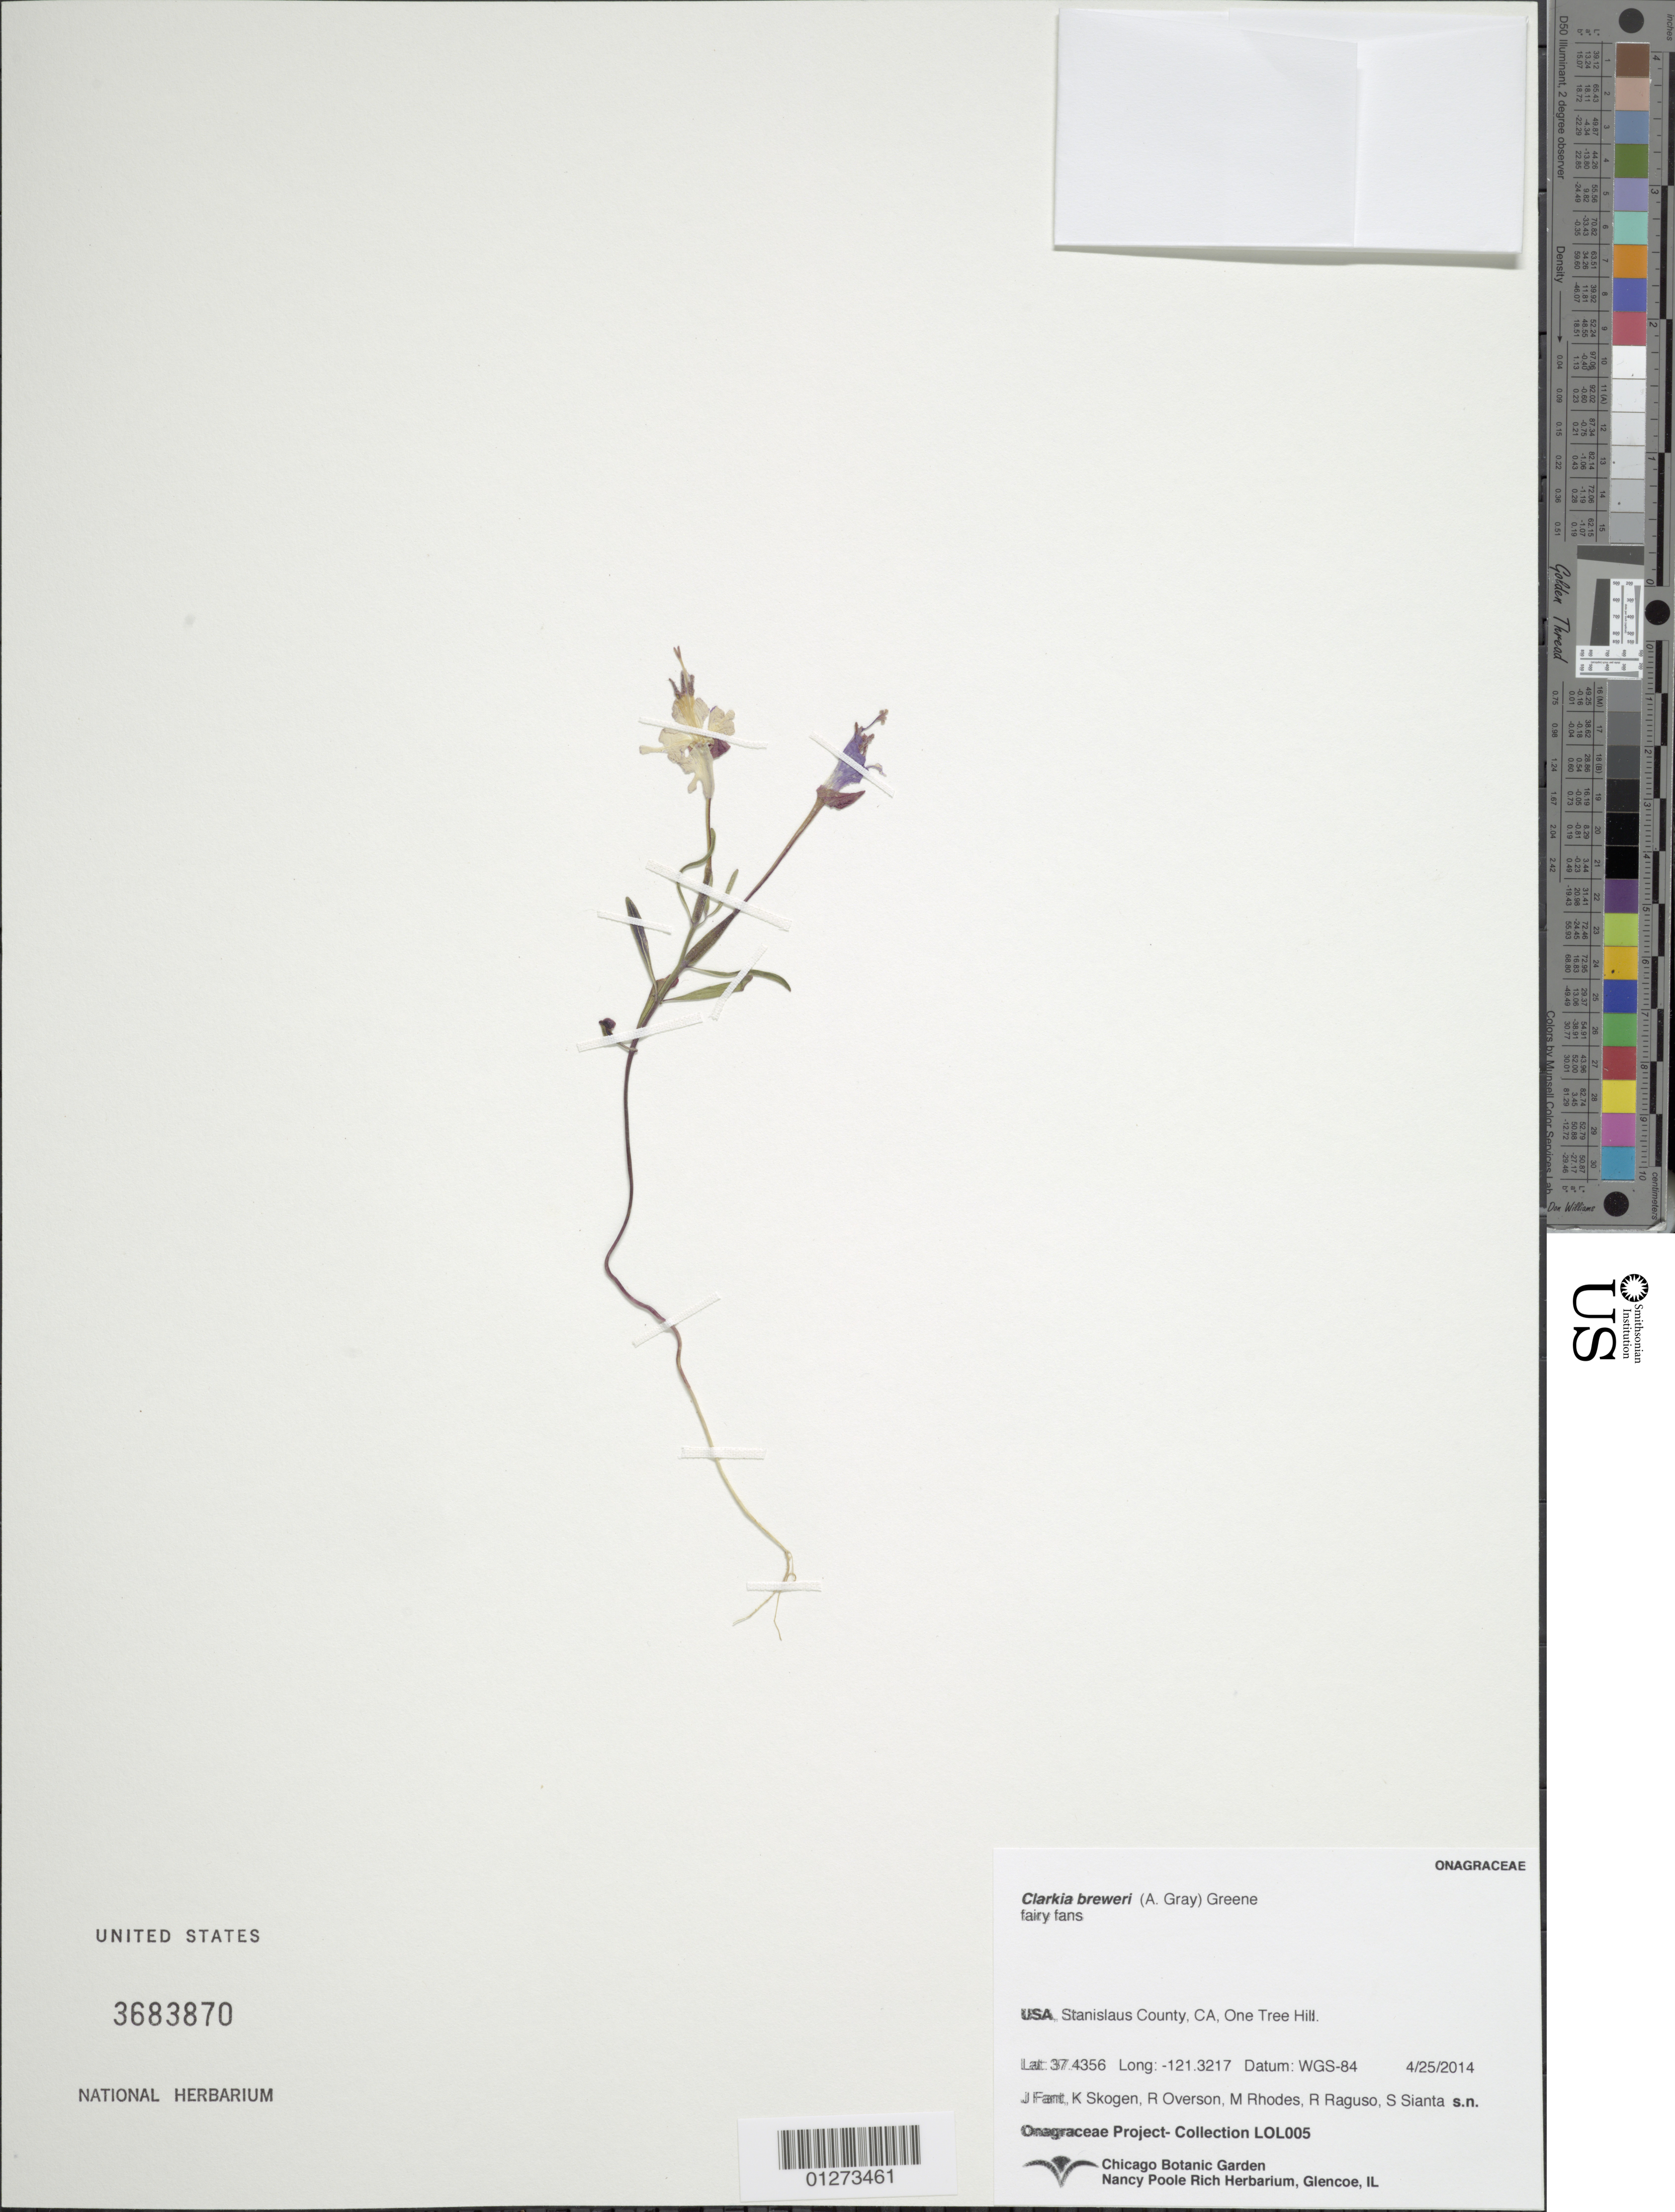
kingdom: Plantae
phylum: Tracheophyta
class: Magnoliopsida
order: Myrtales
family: Onagraceae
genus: Clarkia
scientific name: Clarkia breweri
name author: (A. Gray) Greene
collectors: Onagraceae Project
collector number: LOL 005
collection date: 2014-04-25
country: United States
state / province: California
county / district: Stanislaus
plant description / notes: US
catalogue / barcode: US 3683870